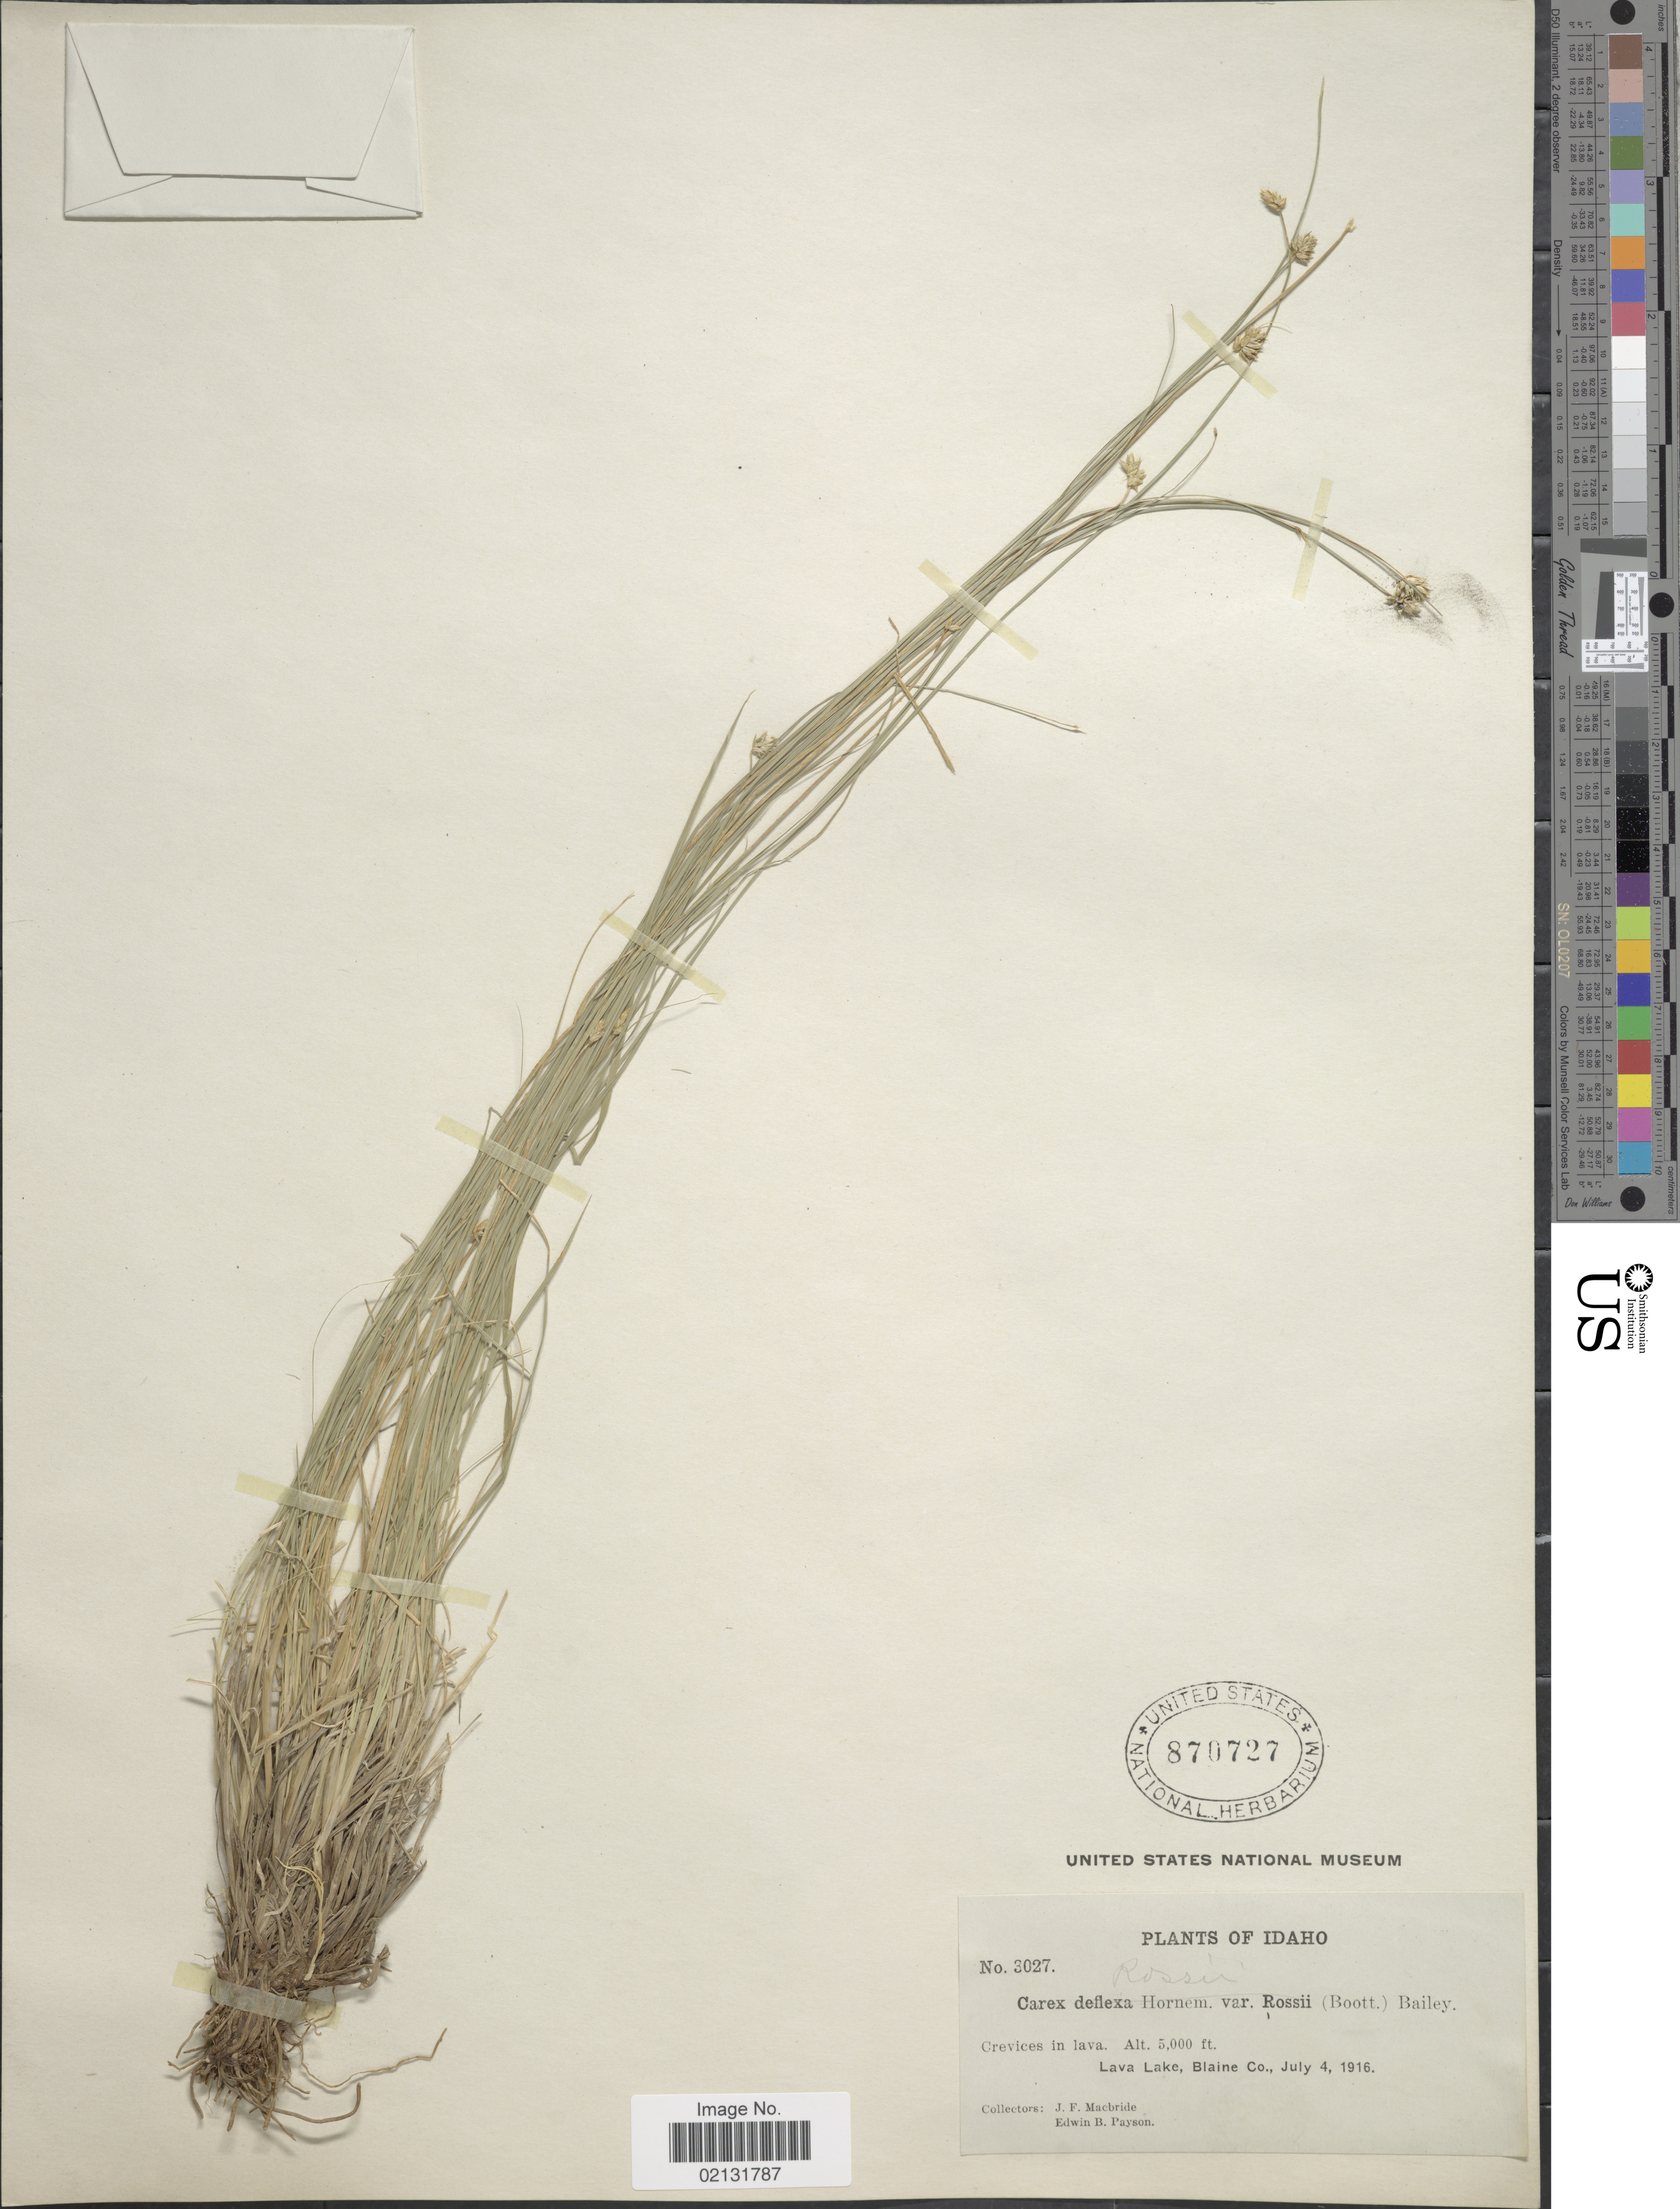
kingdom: Plantae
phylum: Tracheophyta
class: Liliopsida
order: Poales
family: Cyperaceae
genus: Carex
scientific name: Carex rossii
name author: Boott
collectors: J. F. Macbride & E. B. Payson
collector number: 3027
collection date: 1916-07-04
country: United States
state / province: Idaho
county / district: Blaine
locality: Crevices in lava, Lava Lake.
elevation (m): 1524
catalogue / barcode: US 870727